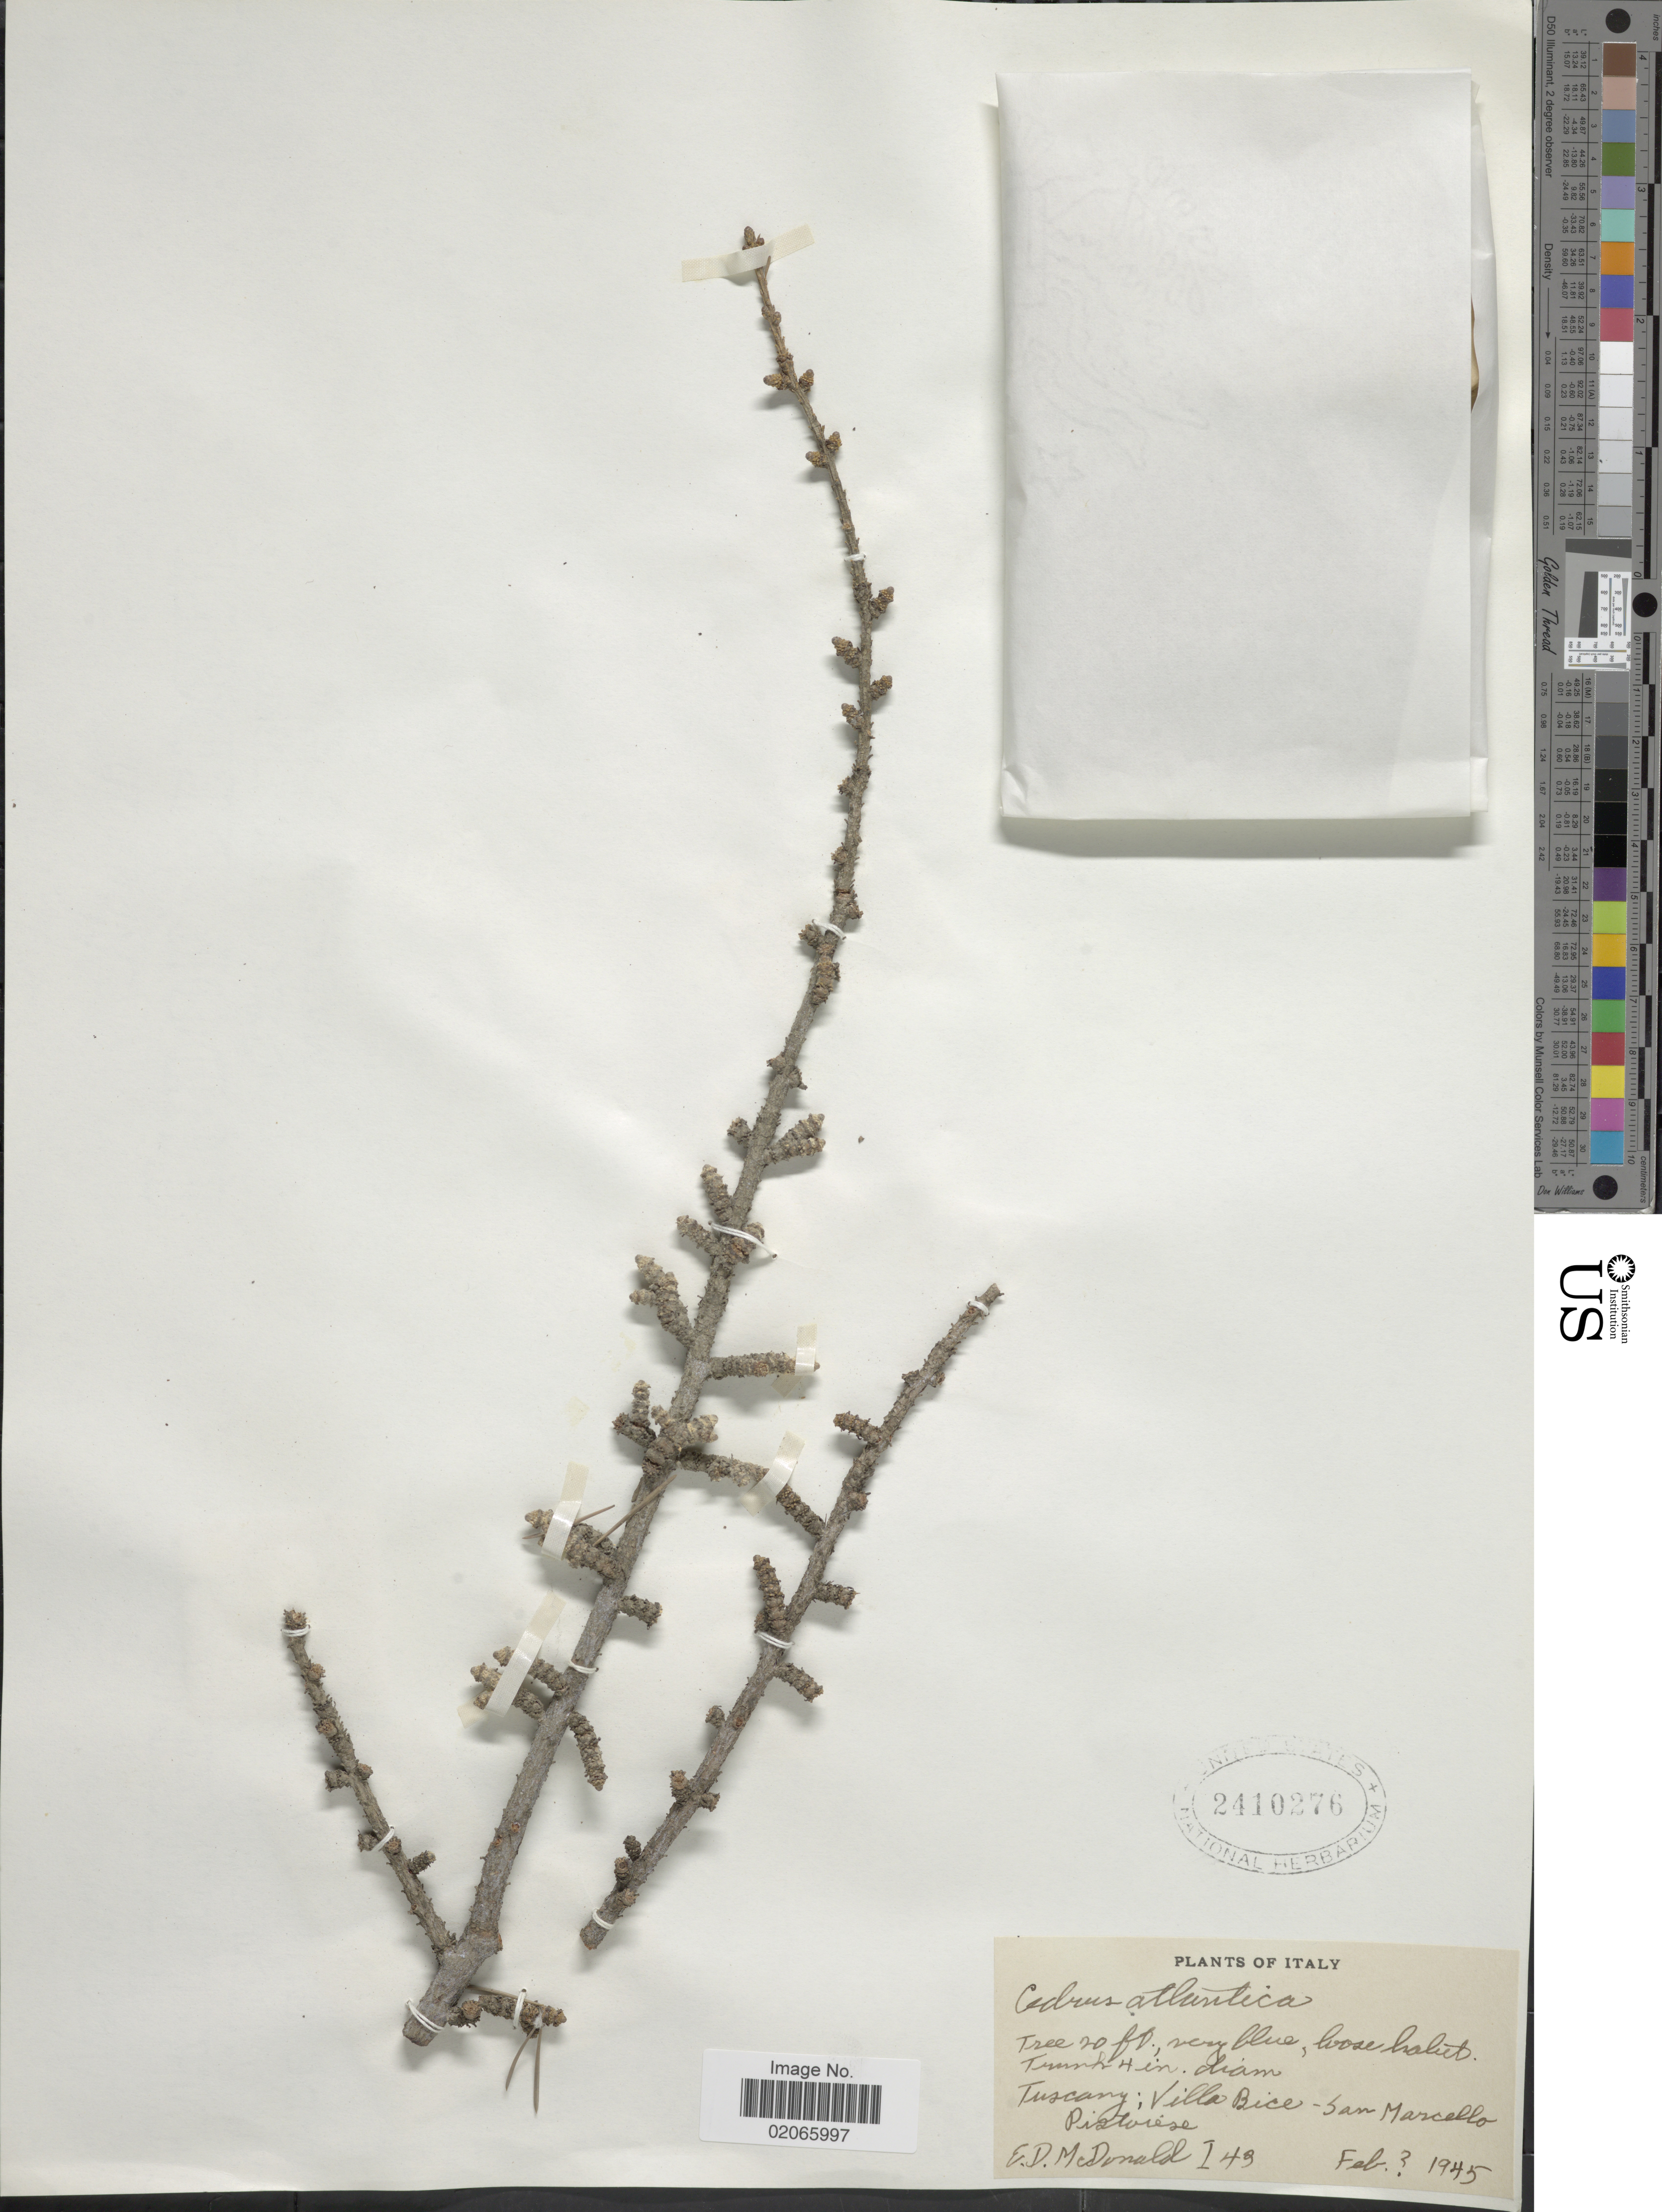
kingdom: Plantae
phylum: Tracheophyta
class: Pinopsida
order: Pinales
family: Pinaceae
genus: Cedrus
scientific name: Cedrus atlantica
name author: (Endl.) Manetti ex Carrière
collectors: E. D. McDonald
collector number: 143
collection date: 1945-02-03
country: Italy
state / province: Tuscany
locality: Villa Bice - San Marcello Pistoiese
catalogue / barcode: US 2410276